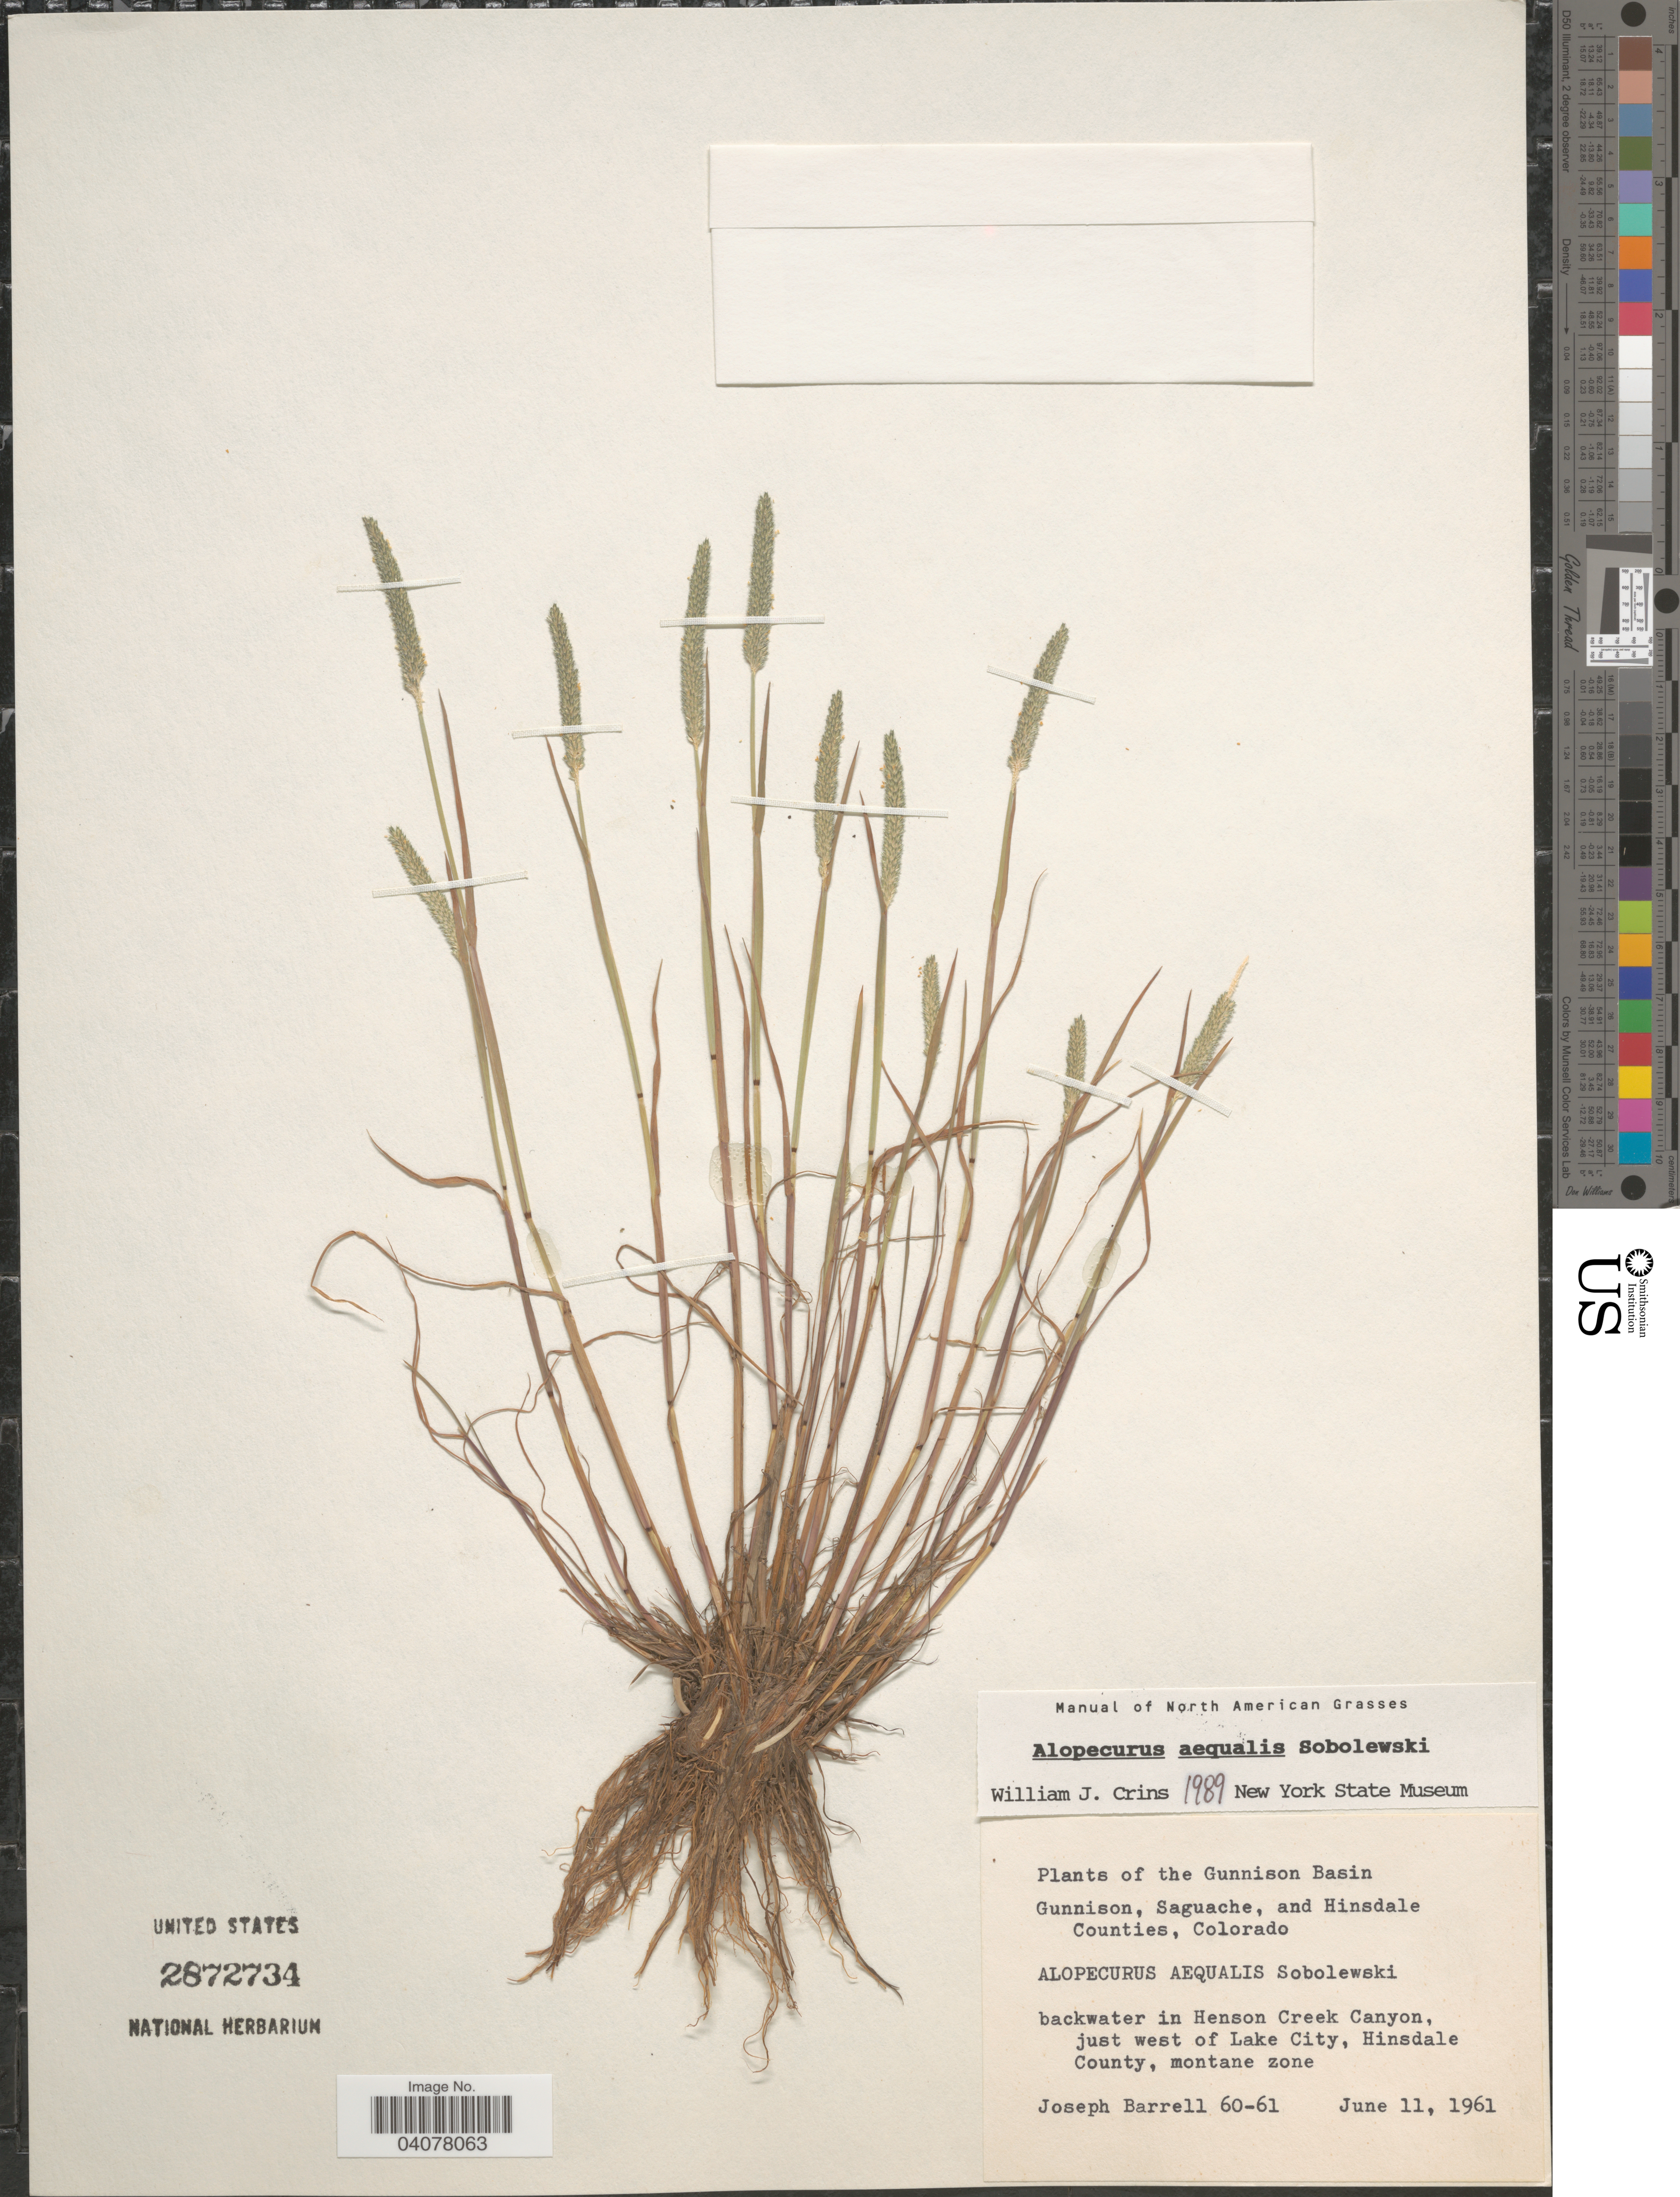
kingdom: Plantae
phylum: Tracheophyta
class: Liliopsida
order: Poales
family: Poaceae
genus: Alopecurus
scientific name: Alopecurus aequalis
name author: Sobol.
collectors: J. Barrell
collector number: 60-61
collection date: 1961-06-11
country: United States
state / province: Colorado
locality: Gunnison Basin. Backwater in Henson Creek Canyon, just west of Lake City, Hinsdale County, montane zone.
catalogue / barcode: US 2872734